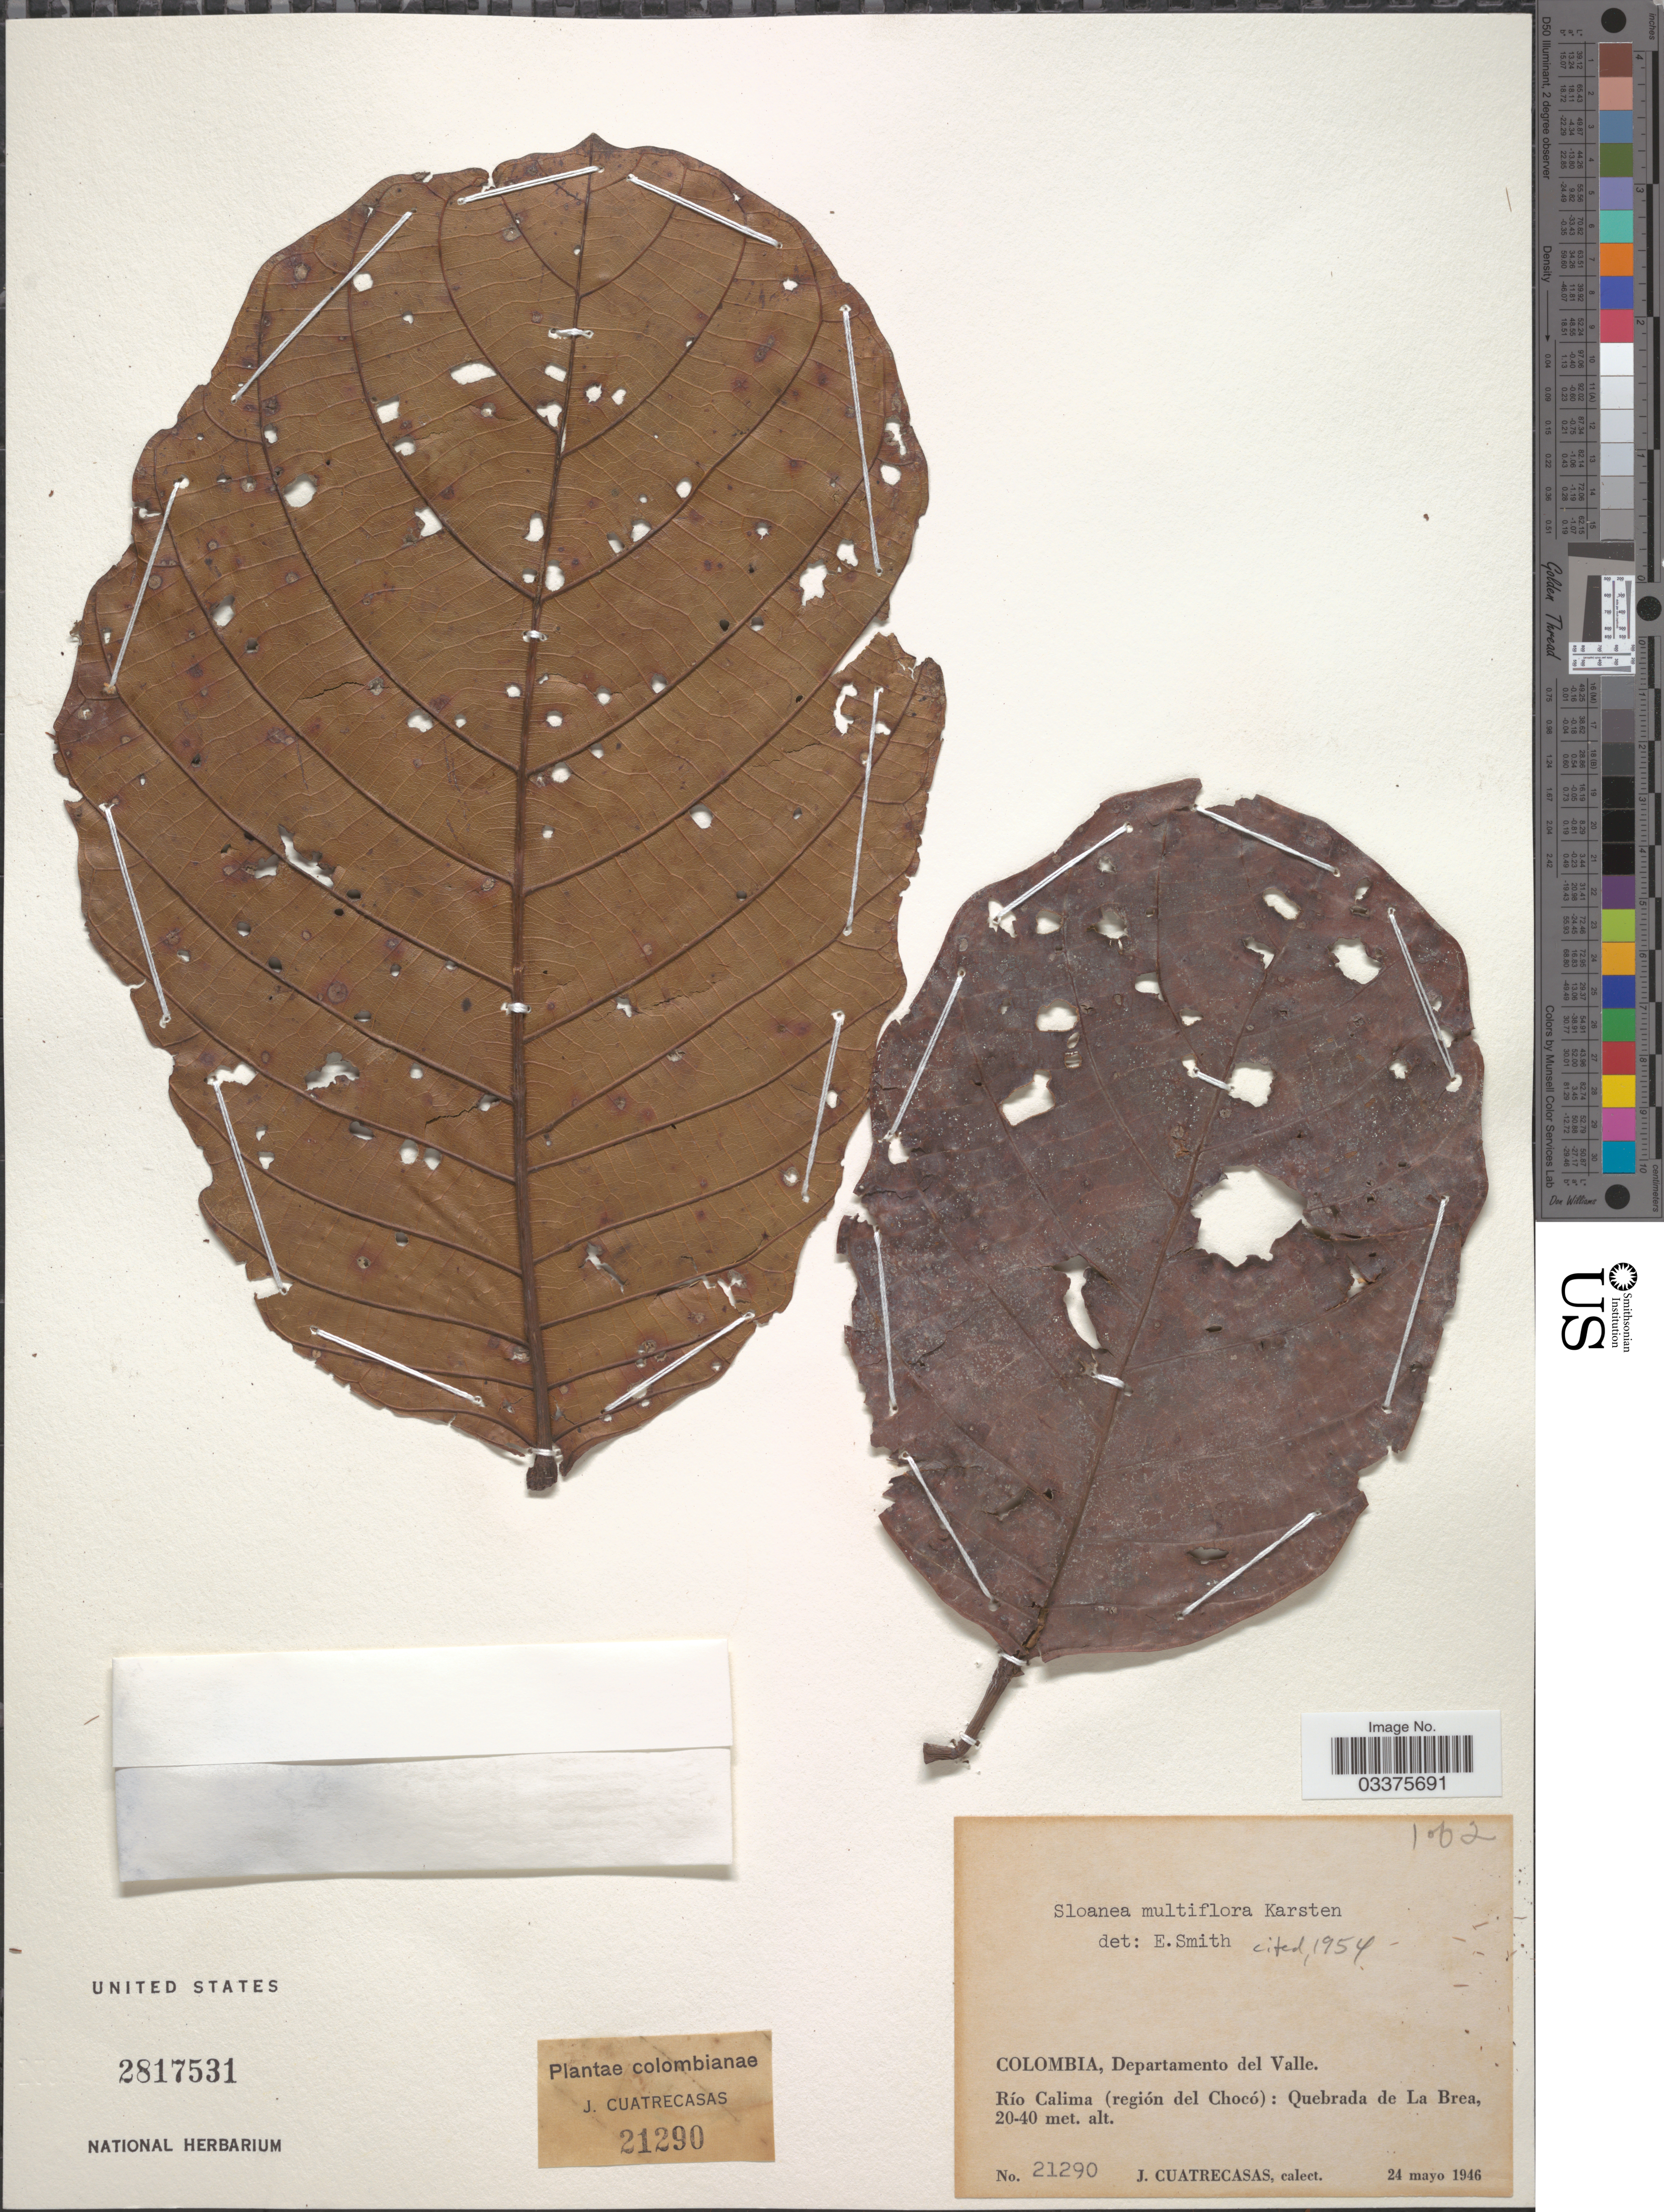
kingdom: Plantae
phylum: Tracheophyta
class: Magnoliopsida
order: Oxalidales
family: Elaeocarpaceae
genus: Sloanea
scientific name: Sloanea multiflora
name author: H. Karst.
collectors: J. Cuatrecasas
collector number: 21290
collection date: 1946-05-24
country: Colombia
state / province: Valle del Cauca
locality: Departamento del Valle. Río Calima (región del Chocó): Quebrada de La Brea.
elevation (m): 20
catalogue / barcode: US 2817531